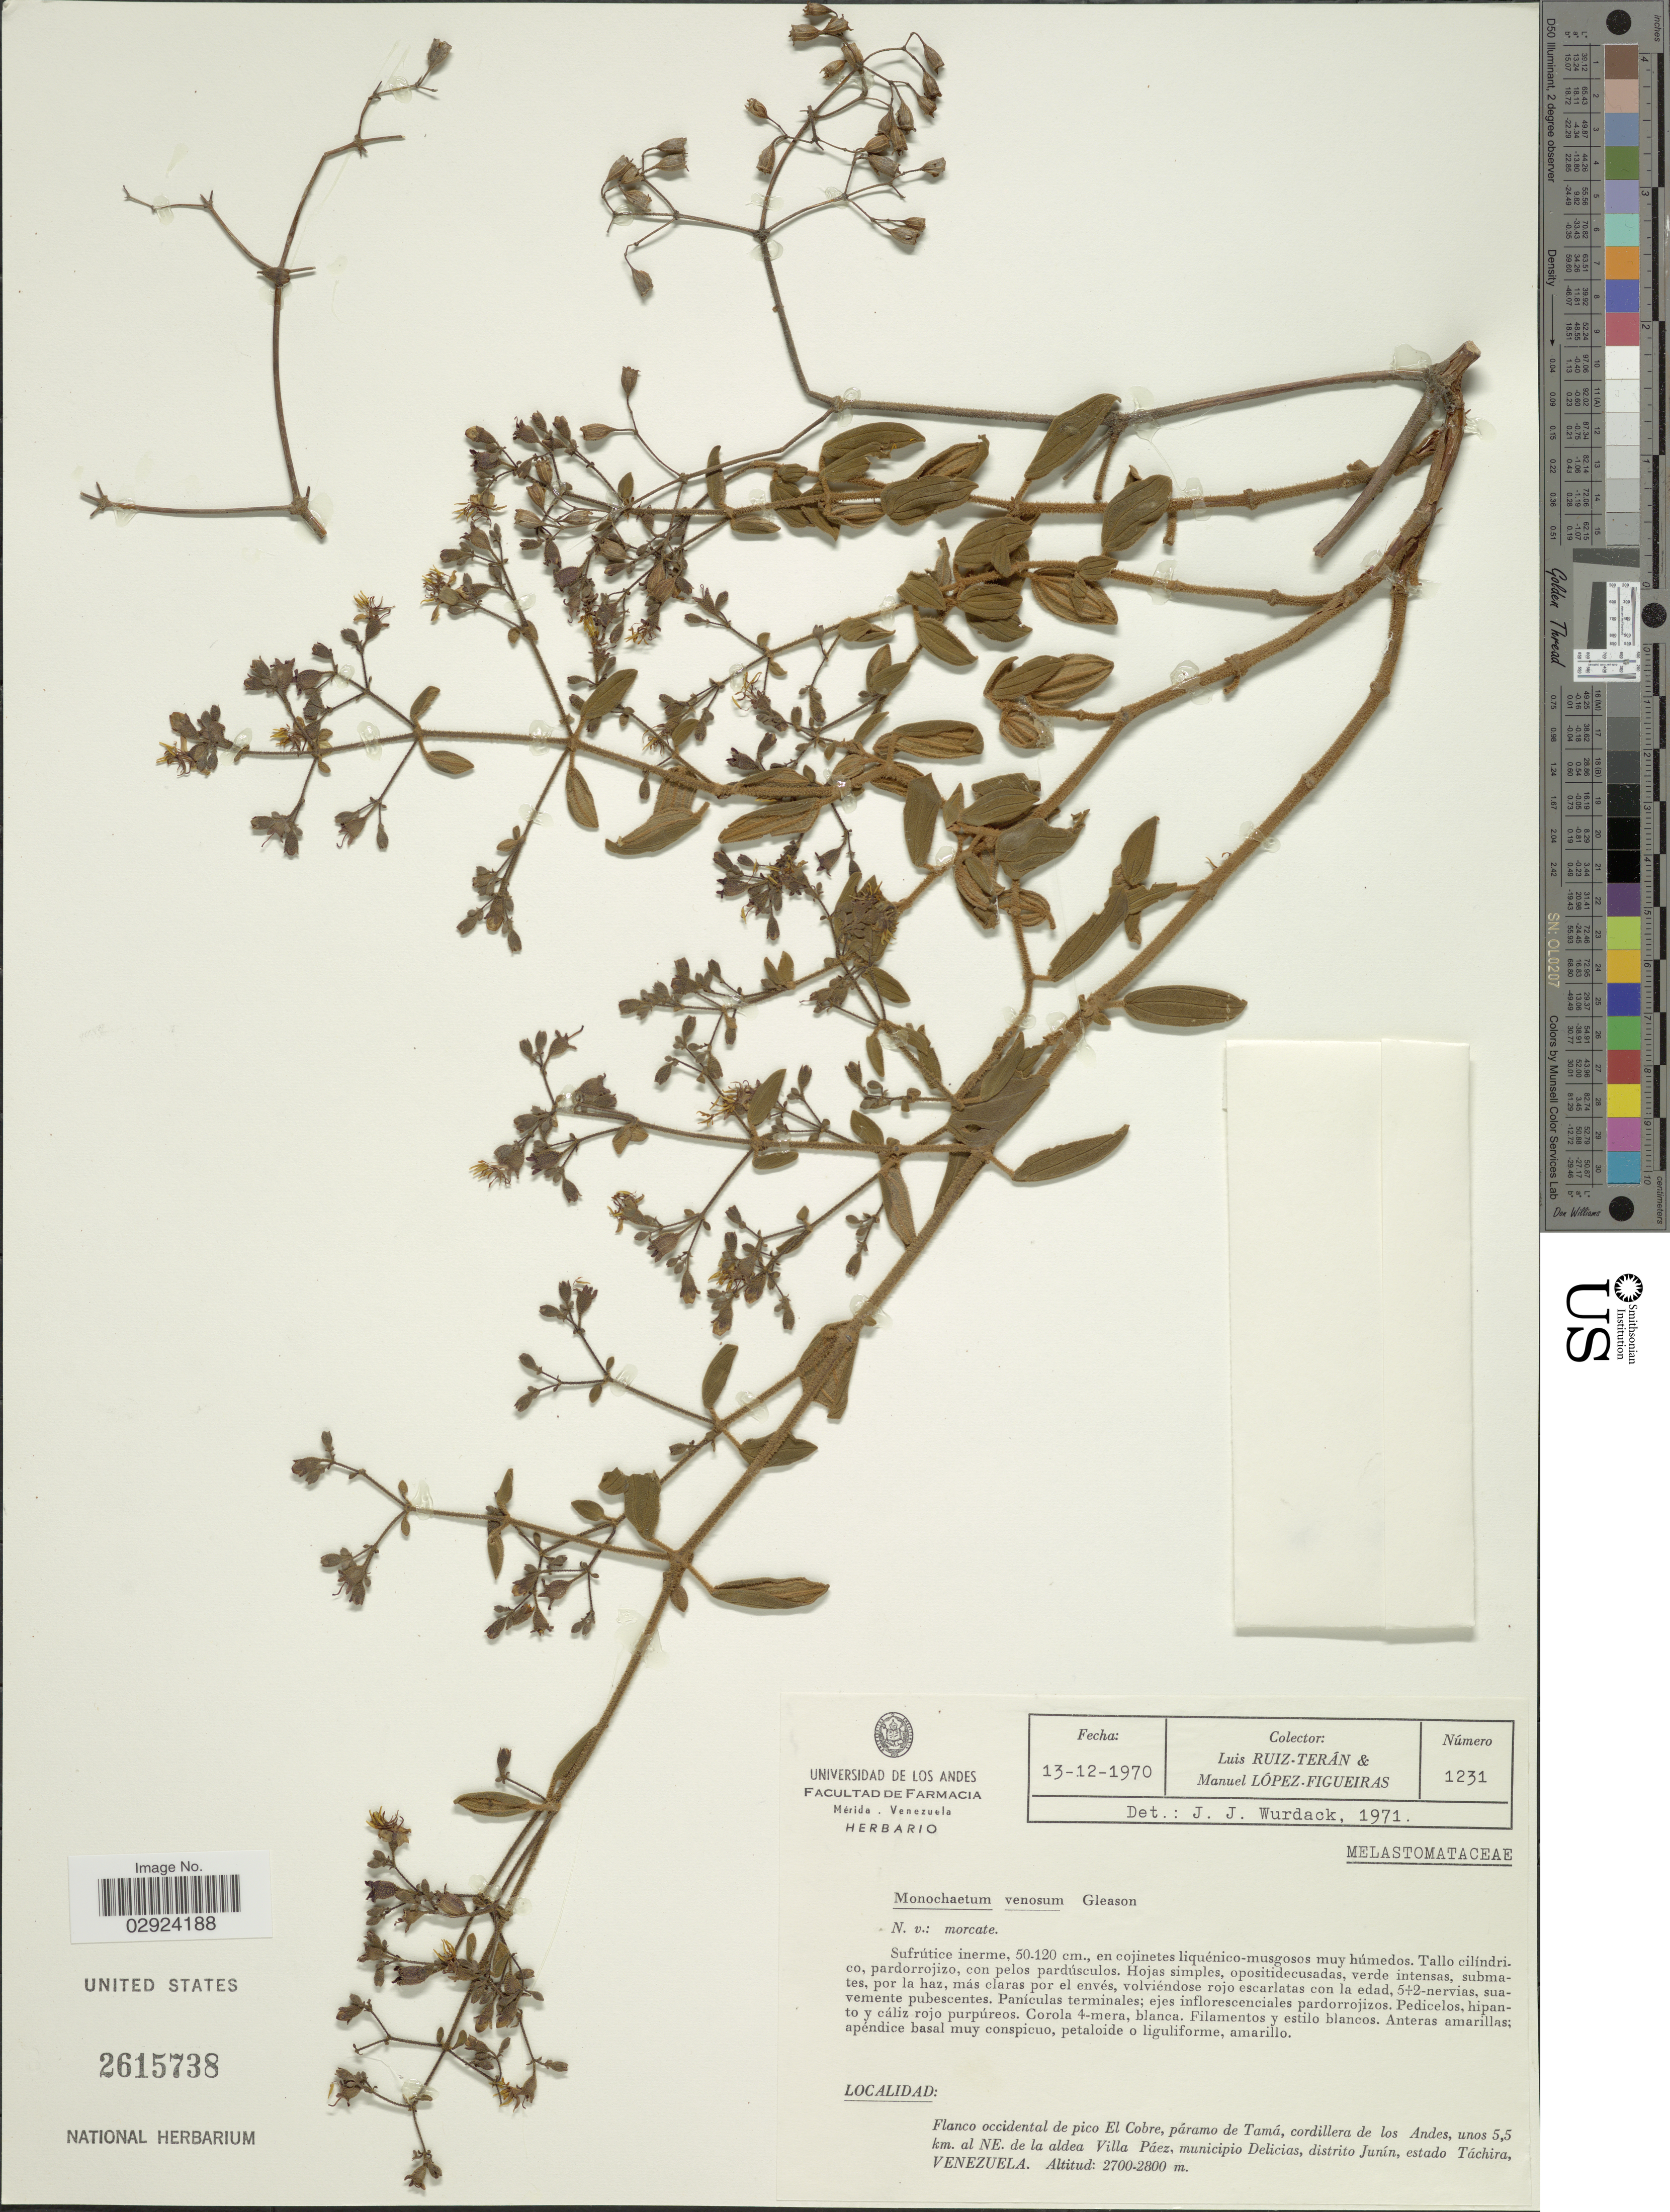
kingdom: Plantae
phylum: Tracheophyta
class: Magnoliopsida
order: Myrtales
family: Melastomataceae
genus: Monochaetum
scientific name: Monochaetum venosum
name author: Gleason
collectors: L. Teran & M. López Figueiras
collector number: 1231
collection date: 1970-12-13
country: Venezuela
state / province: Tachira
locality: Flanco occidental de pico El Cobre, páramo de Tamá, cordillera de los Andes, unos 5.5 km. al NE. de la aldea Villa Páez, municipio Delicias, distrito Junín, estado Táchira.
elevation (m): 2700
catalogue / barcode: US 2615738